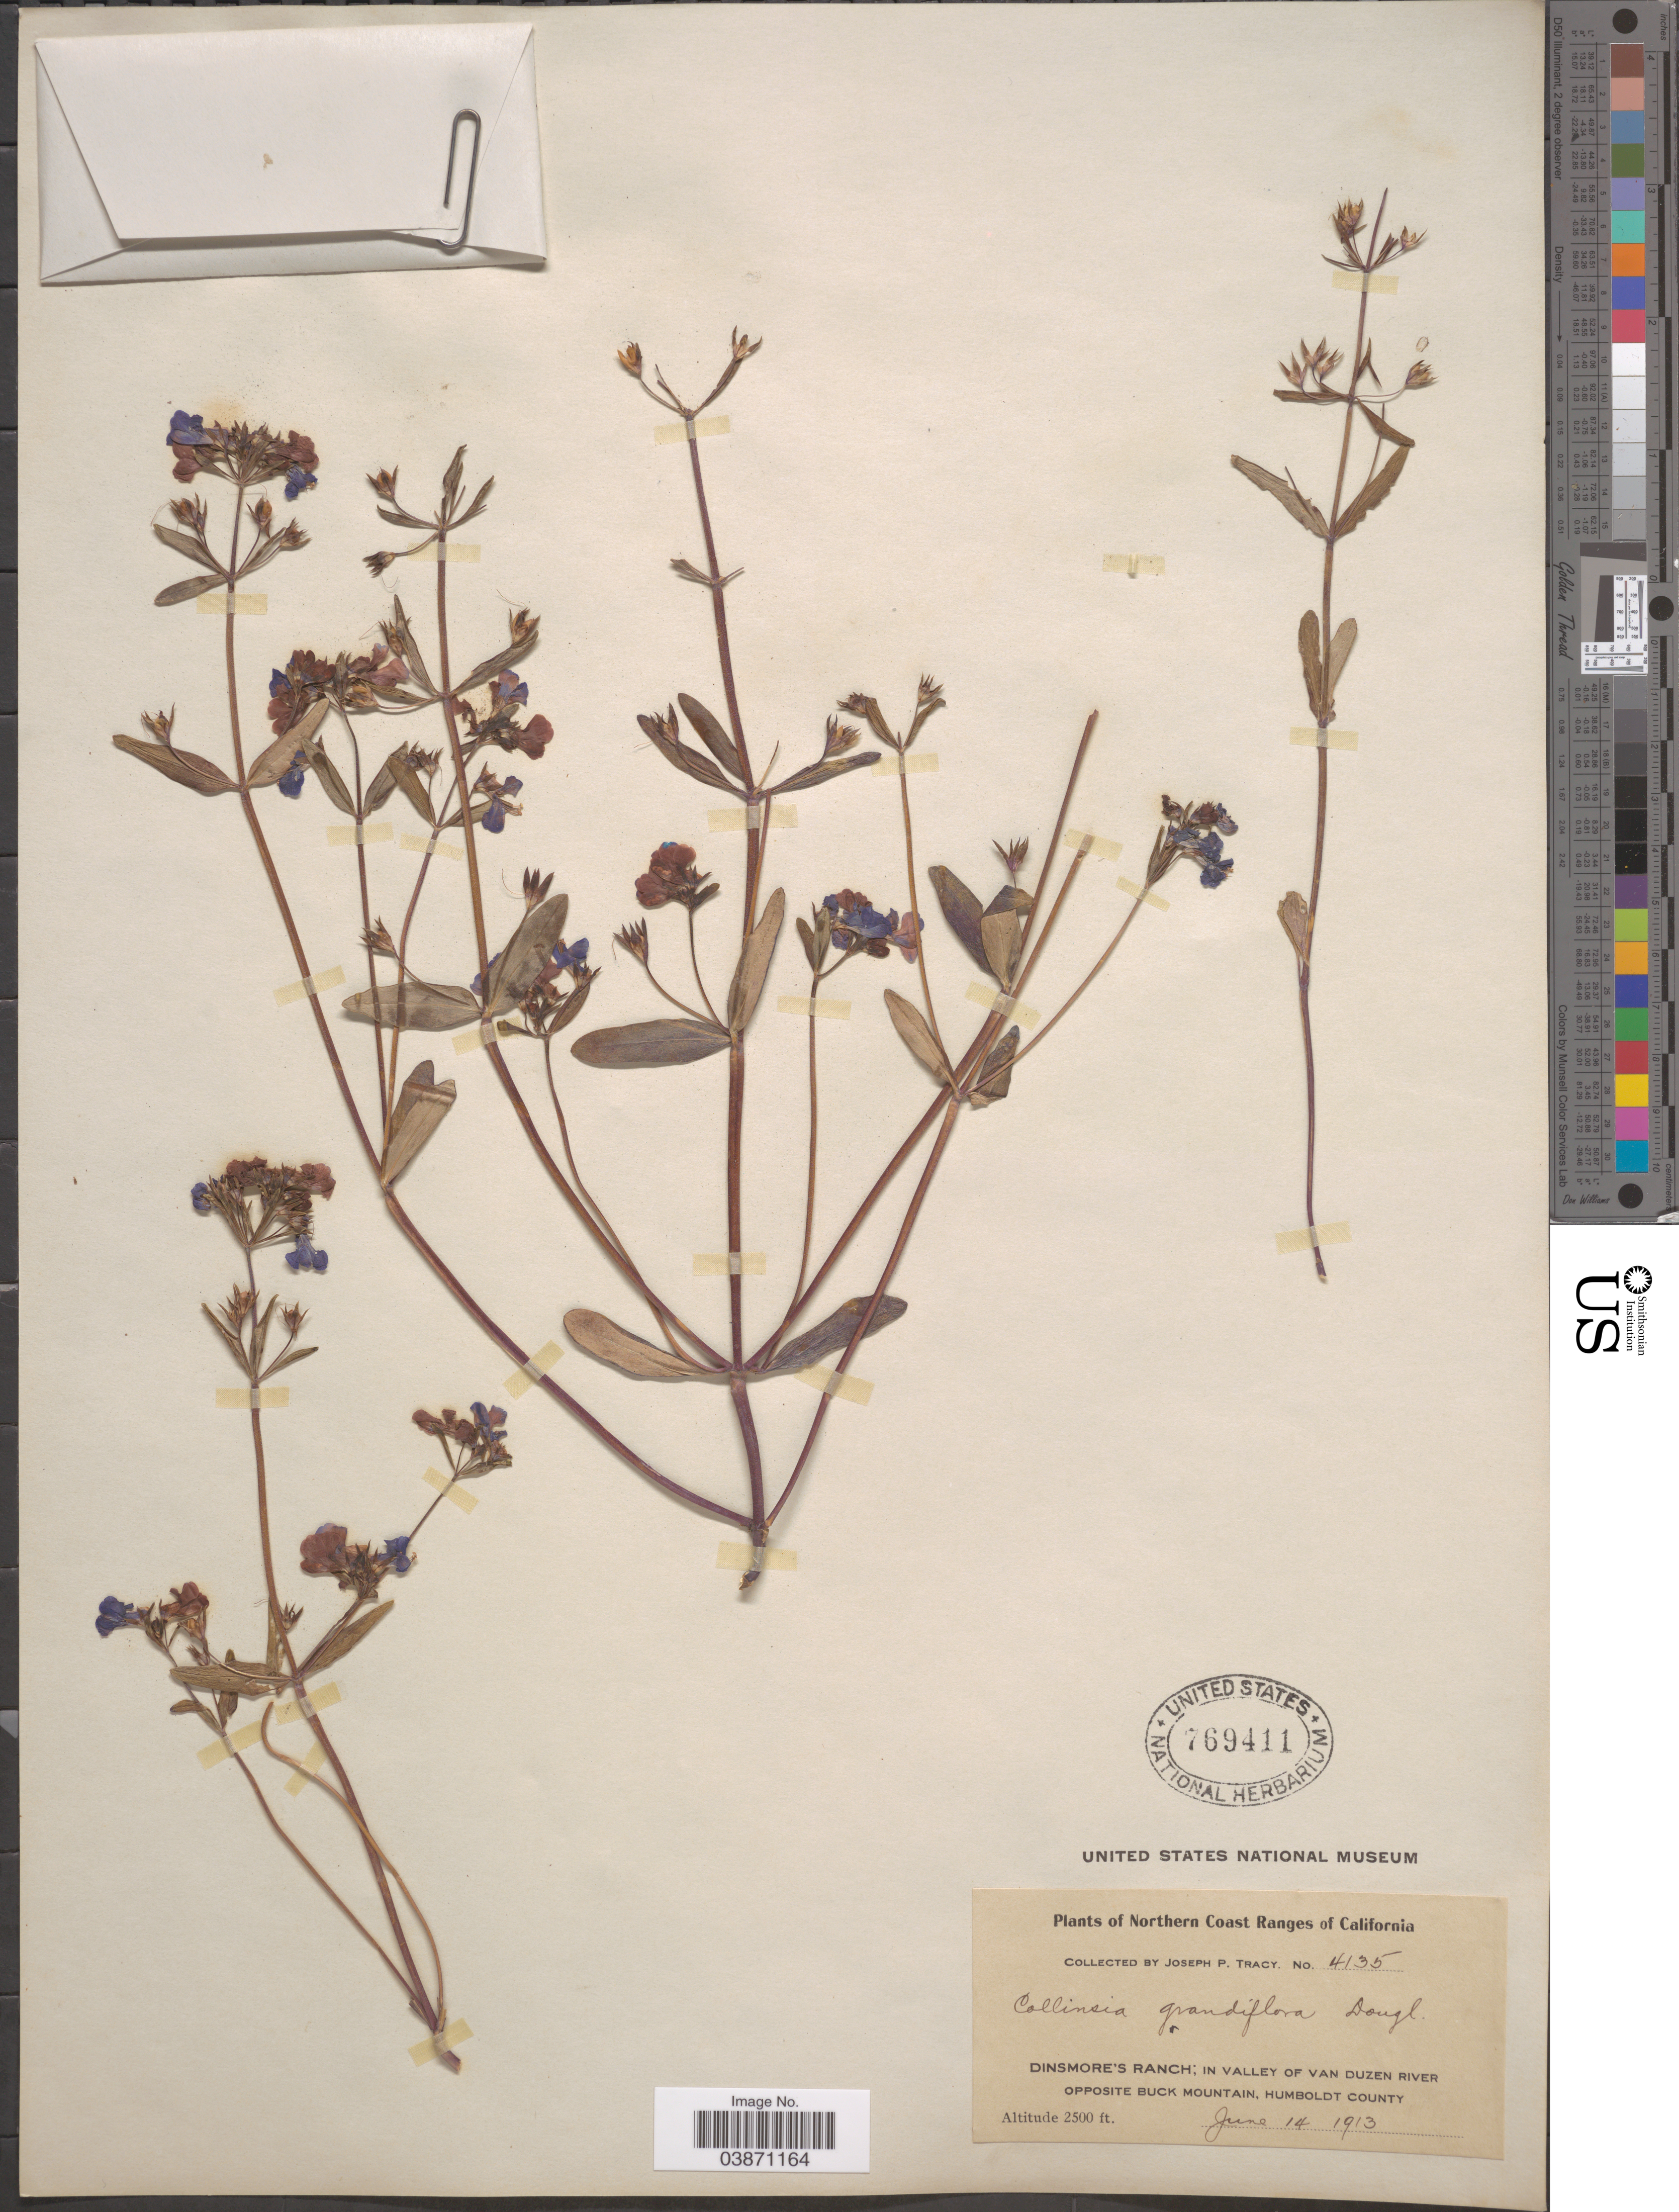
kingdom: Plantae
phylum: Tracheophyta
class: Magnoliopsida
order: Lamiales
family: Plantaginaceae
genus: Collinsia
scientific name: Collinsia grandiflora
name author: Lindl.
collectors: J. Tracy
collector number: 4135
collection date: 1913-06-14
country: United States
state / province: California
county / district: Humboldt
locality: Northern Coast Ranges. Dinsmore's Ranch; in valley of Van Duzen River. Opposite Buck Mountain, Humboldt County.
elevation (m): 762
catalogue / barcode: US 769411